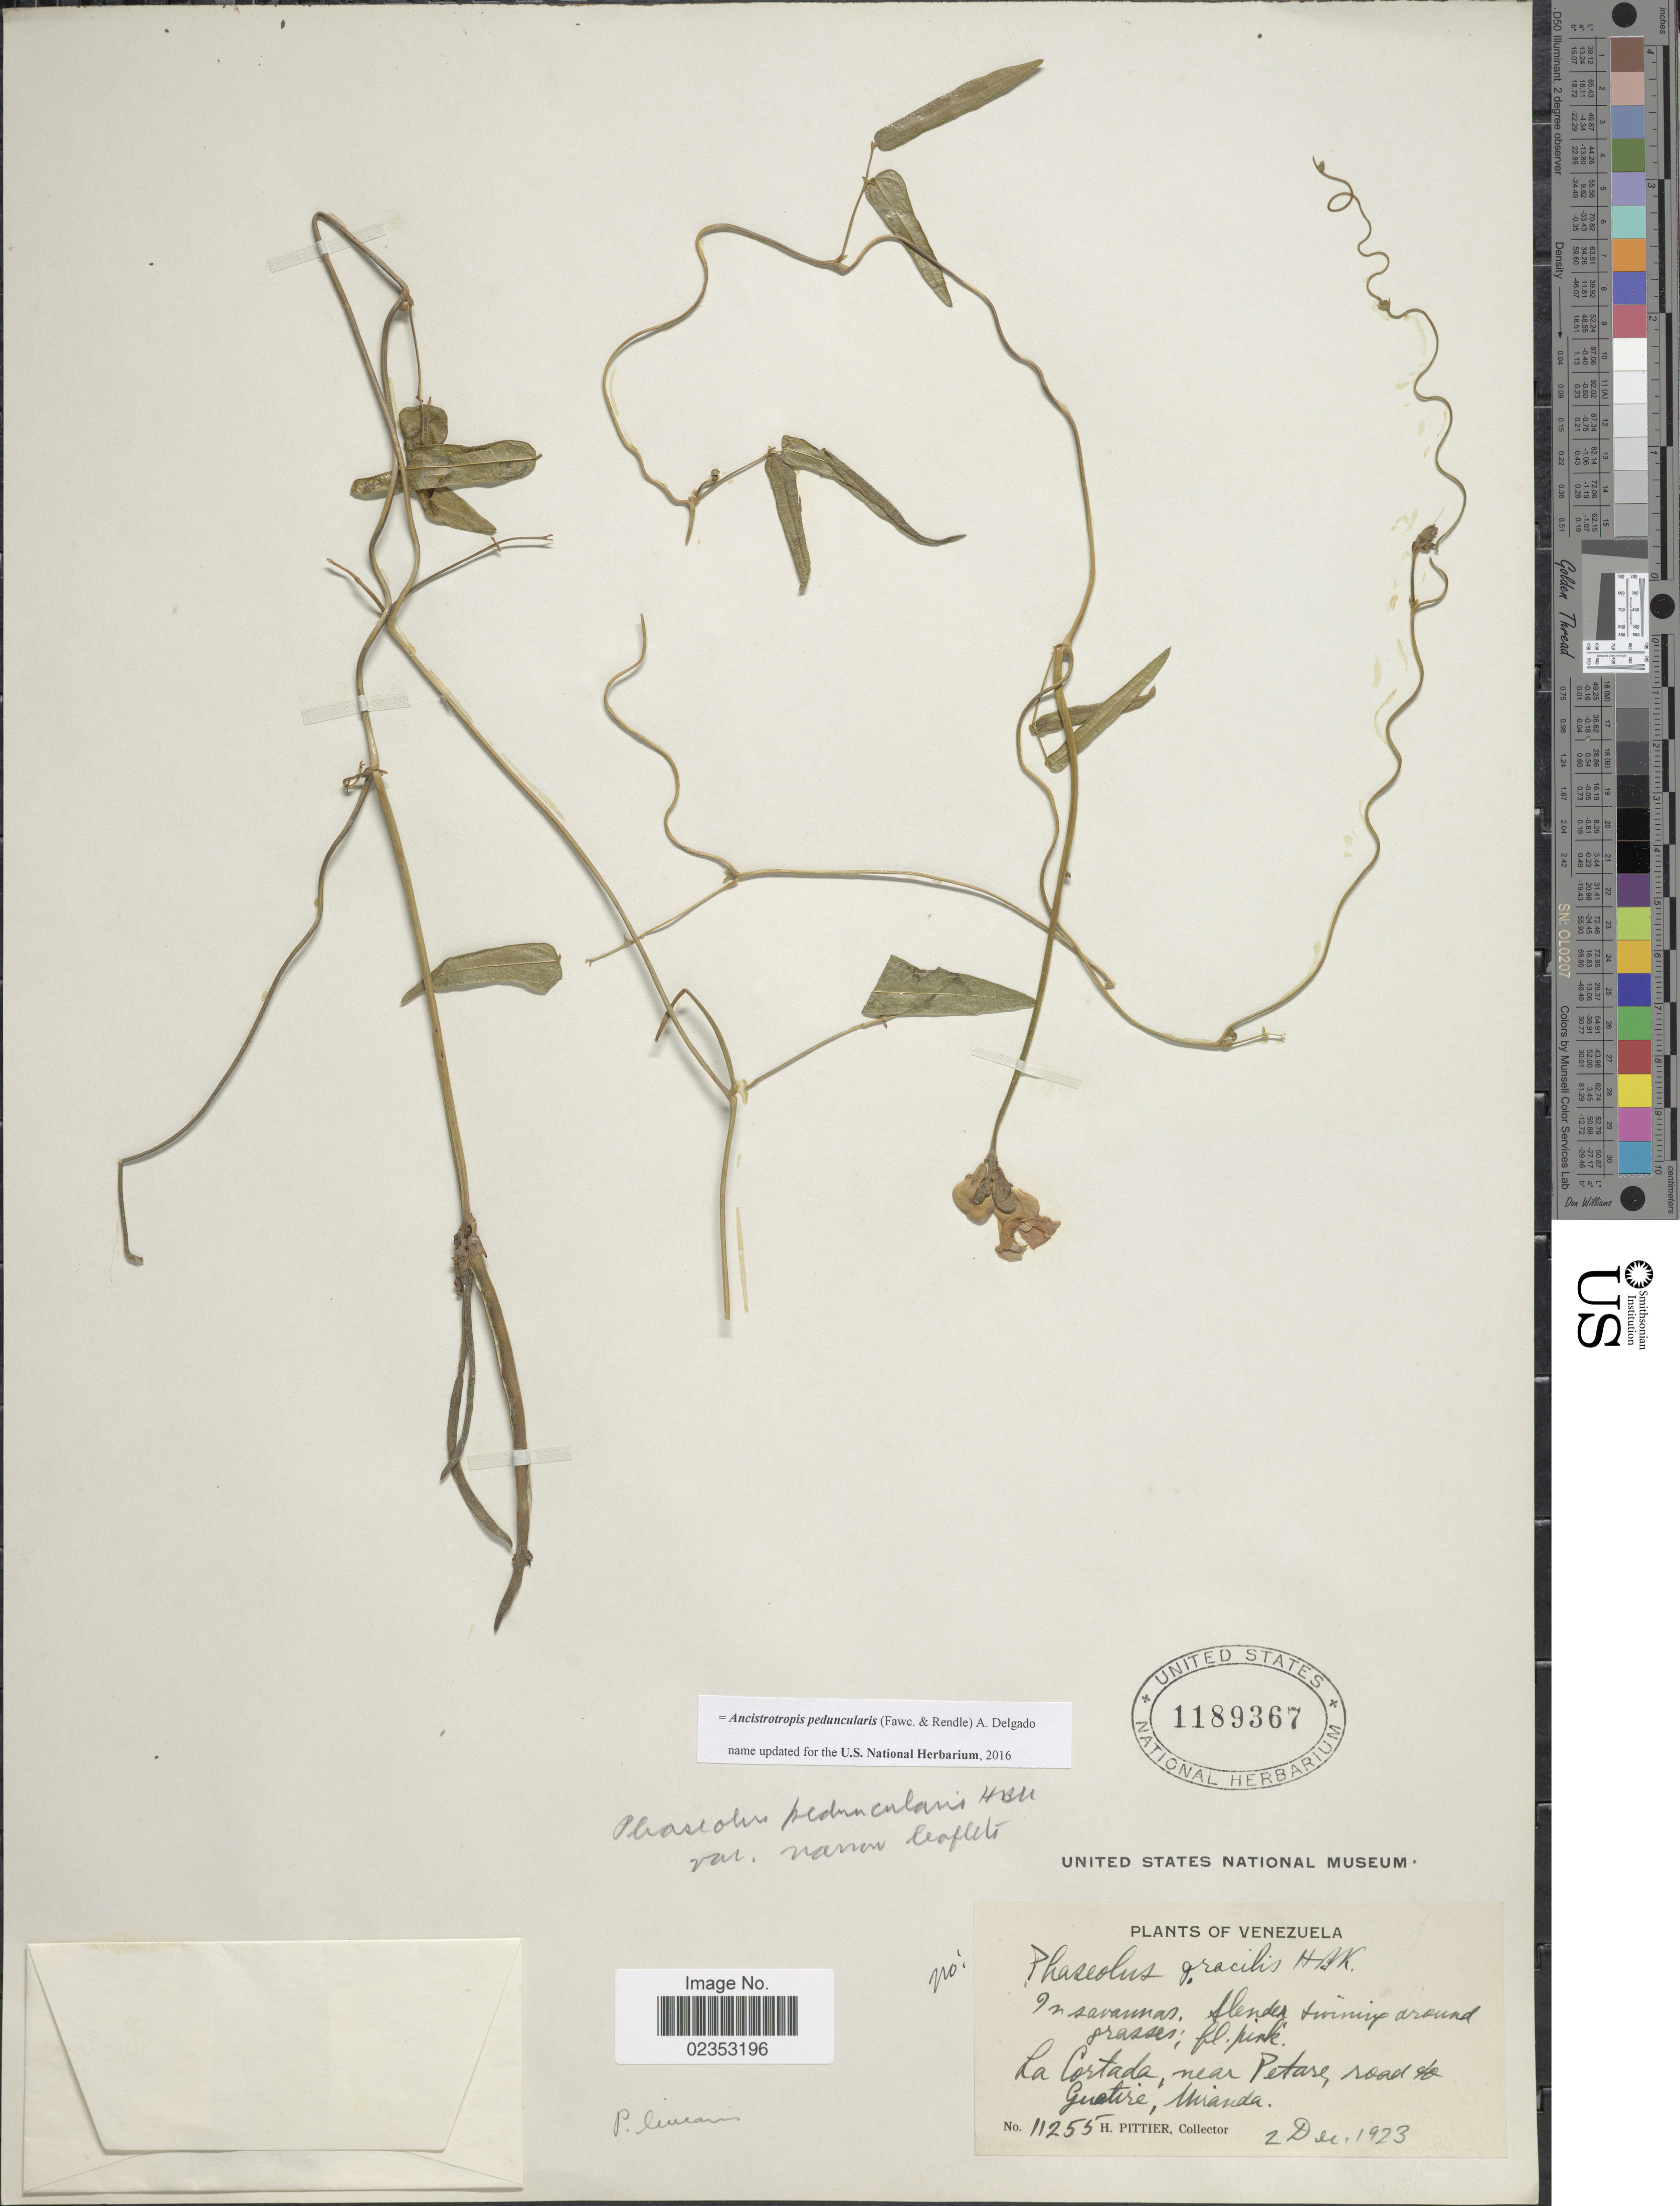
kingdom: Plantae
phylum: Tracheophyta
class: Magnoliopsida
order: Fabales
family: Fabaceae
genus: Ancistrotropis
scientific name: Ancistrotropis peduncularis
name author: (Fawc. & Rendle) A. Delgado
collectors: H. F. Pittier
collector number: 11255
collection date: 1923-12-02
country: Venezuela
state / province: Miranda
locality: La Cortada, near Petare, road to Guatire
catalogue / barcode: US 1189367